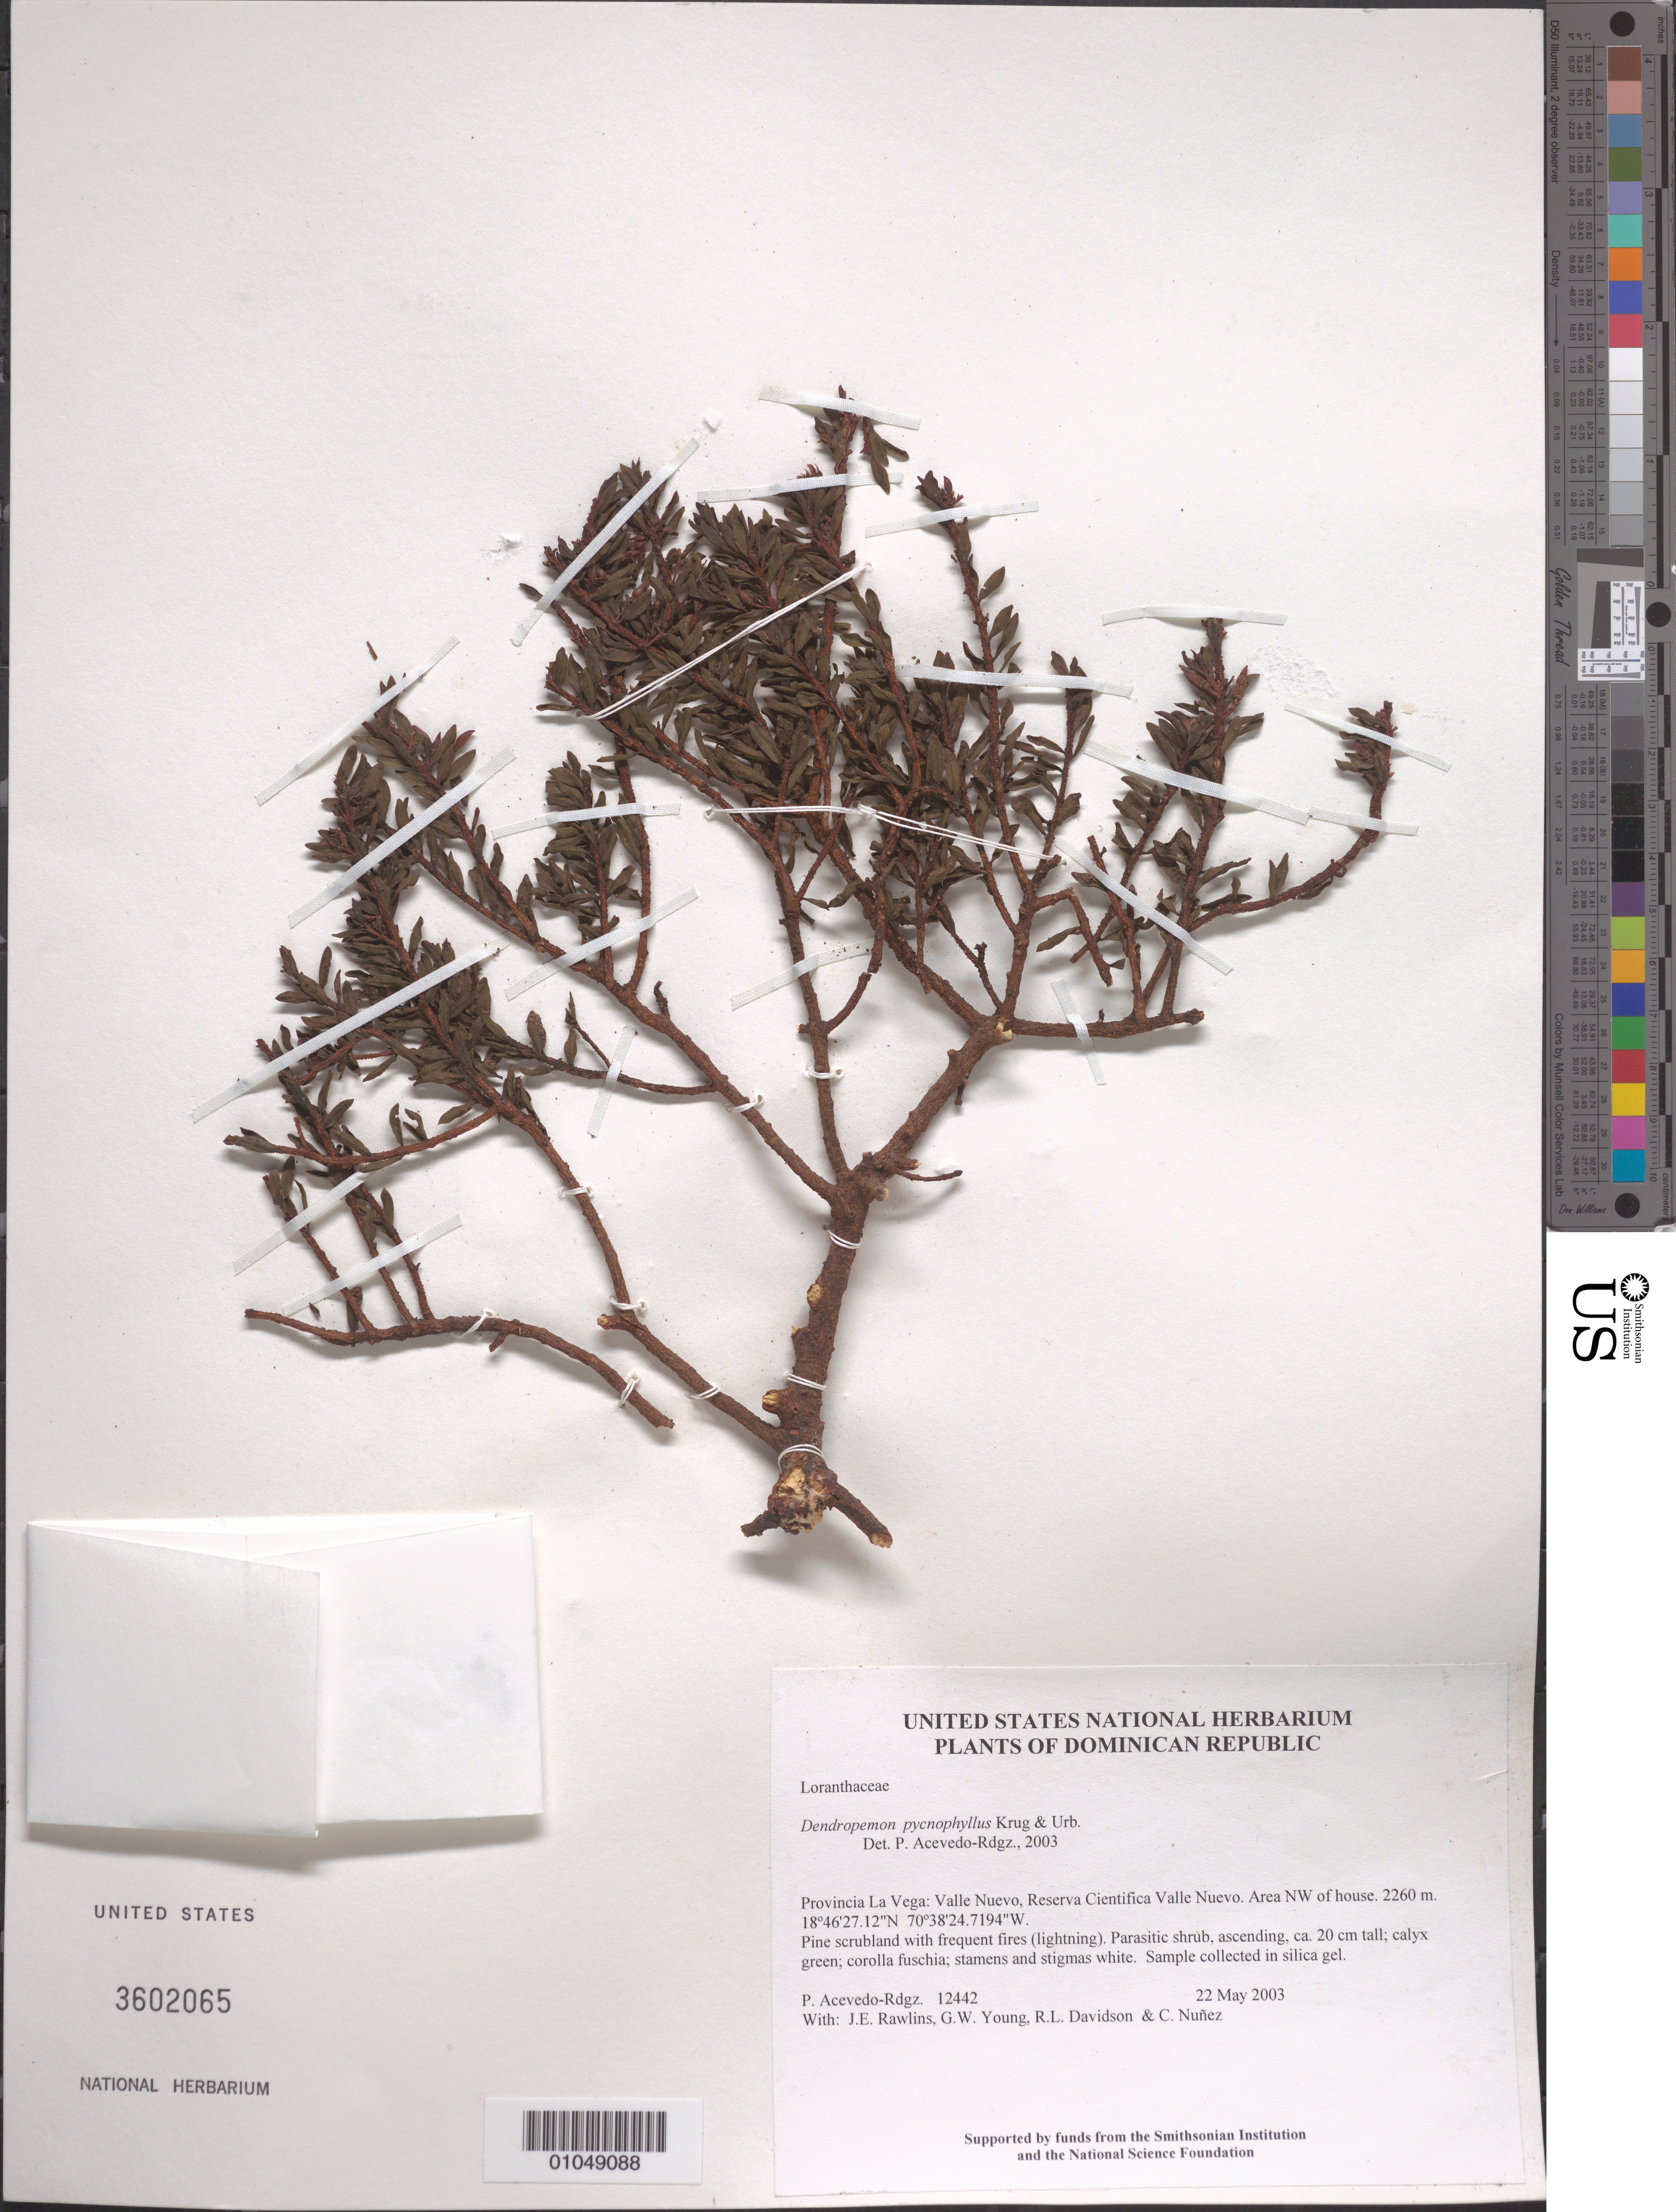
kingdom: Plantae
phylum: Tracheophyta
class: Magnoliopsida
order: Santalales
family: Loranthaceae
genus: Dendropemon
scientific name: Dendropemon pycnophyllus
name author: Krug & Urb.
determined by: Acevedo-Rodríguez, P., (BOT), Smithsonian Institution - National Museum of Natural History (UNITED STATES)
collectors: P. Acevedo-Rodr., J. Rawlins, G. Young, R. Davidson & C. Nunez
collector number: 12442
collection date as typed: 22 May 2003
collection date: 2003-05-22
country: Dominican Republic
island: Hispaniola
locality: Provincia La Vega: Valle Nuevo, Reserva Cientifica Valle Nuevo. Area NW of house.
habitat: Pine scrubland with frequent fires (lightning).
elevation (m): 2260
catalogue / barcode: US 3602065